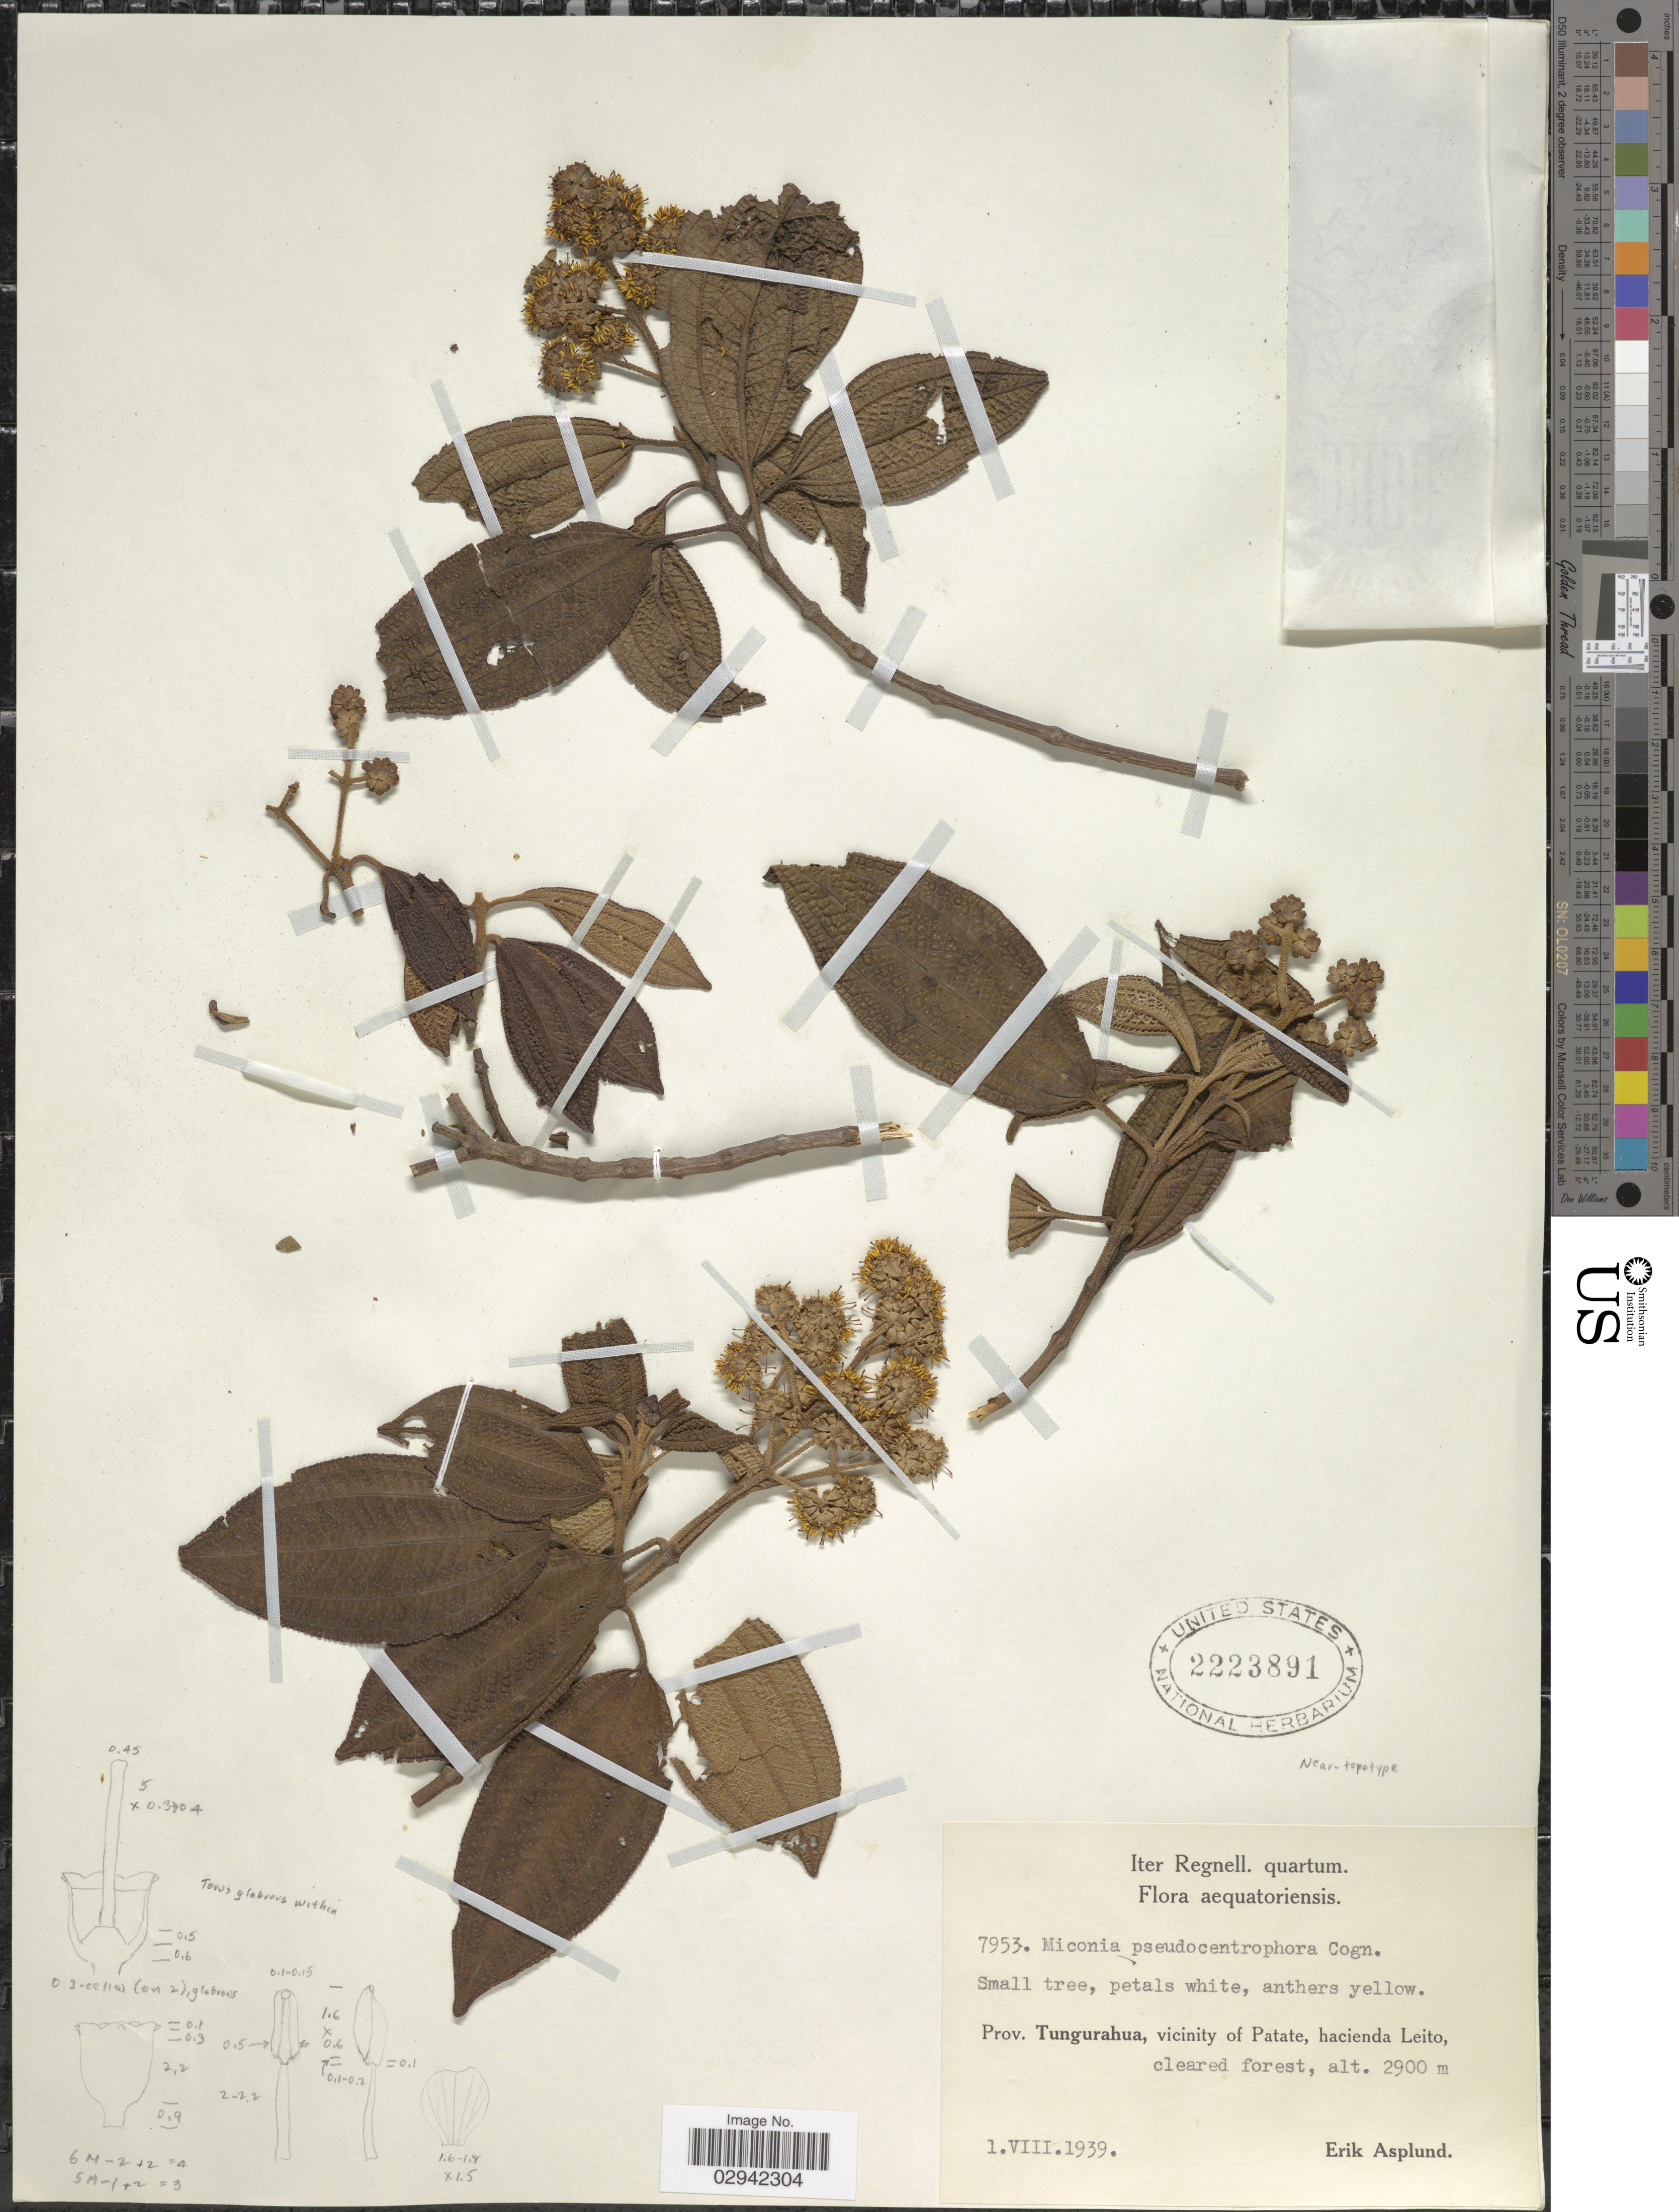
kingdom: Plantae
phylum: Tracheophyta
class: Magnoliopsida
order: Myrtales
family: Melastomataceae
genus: Miconia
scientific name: Miconia pseudocentrophora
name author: Cogn.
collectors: E. Asplund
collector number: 7953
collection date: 1939-08-01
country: Ecuador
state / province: Tungurahua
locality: Vicinity of Patate, hacienda Leito.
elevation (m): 2900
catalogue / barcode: US 2223891